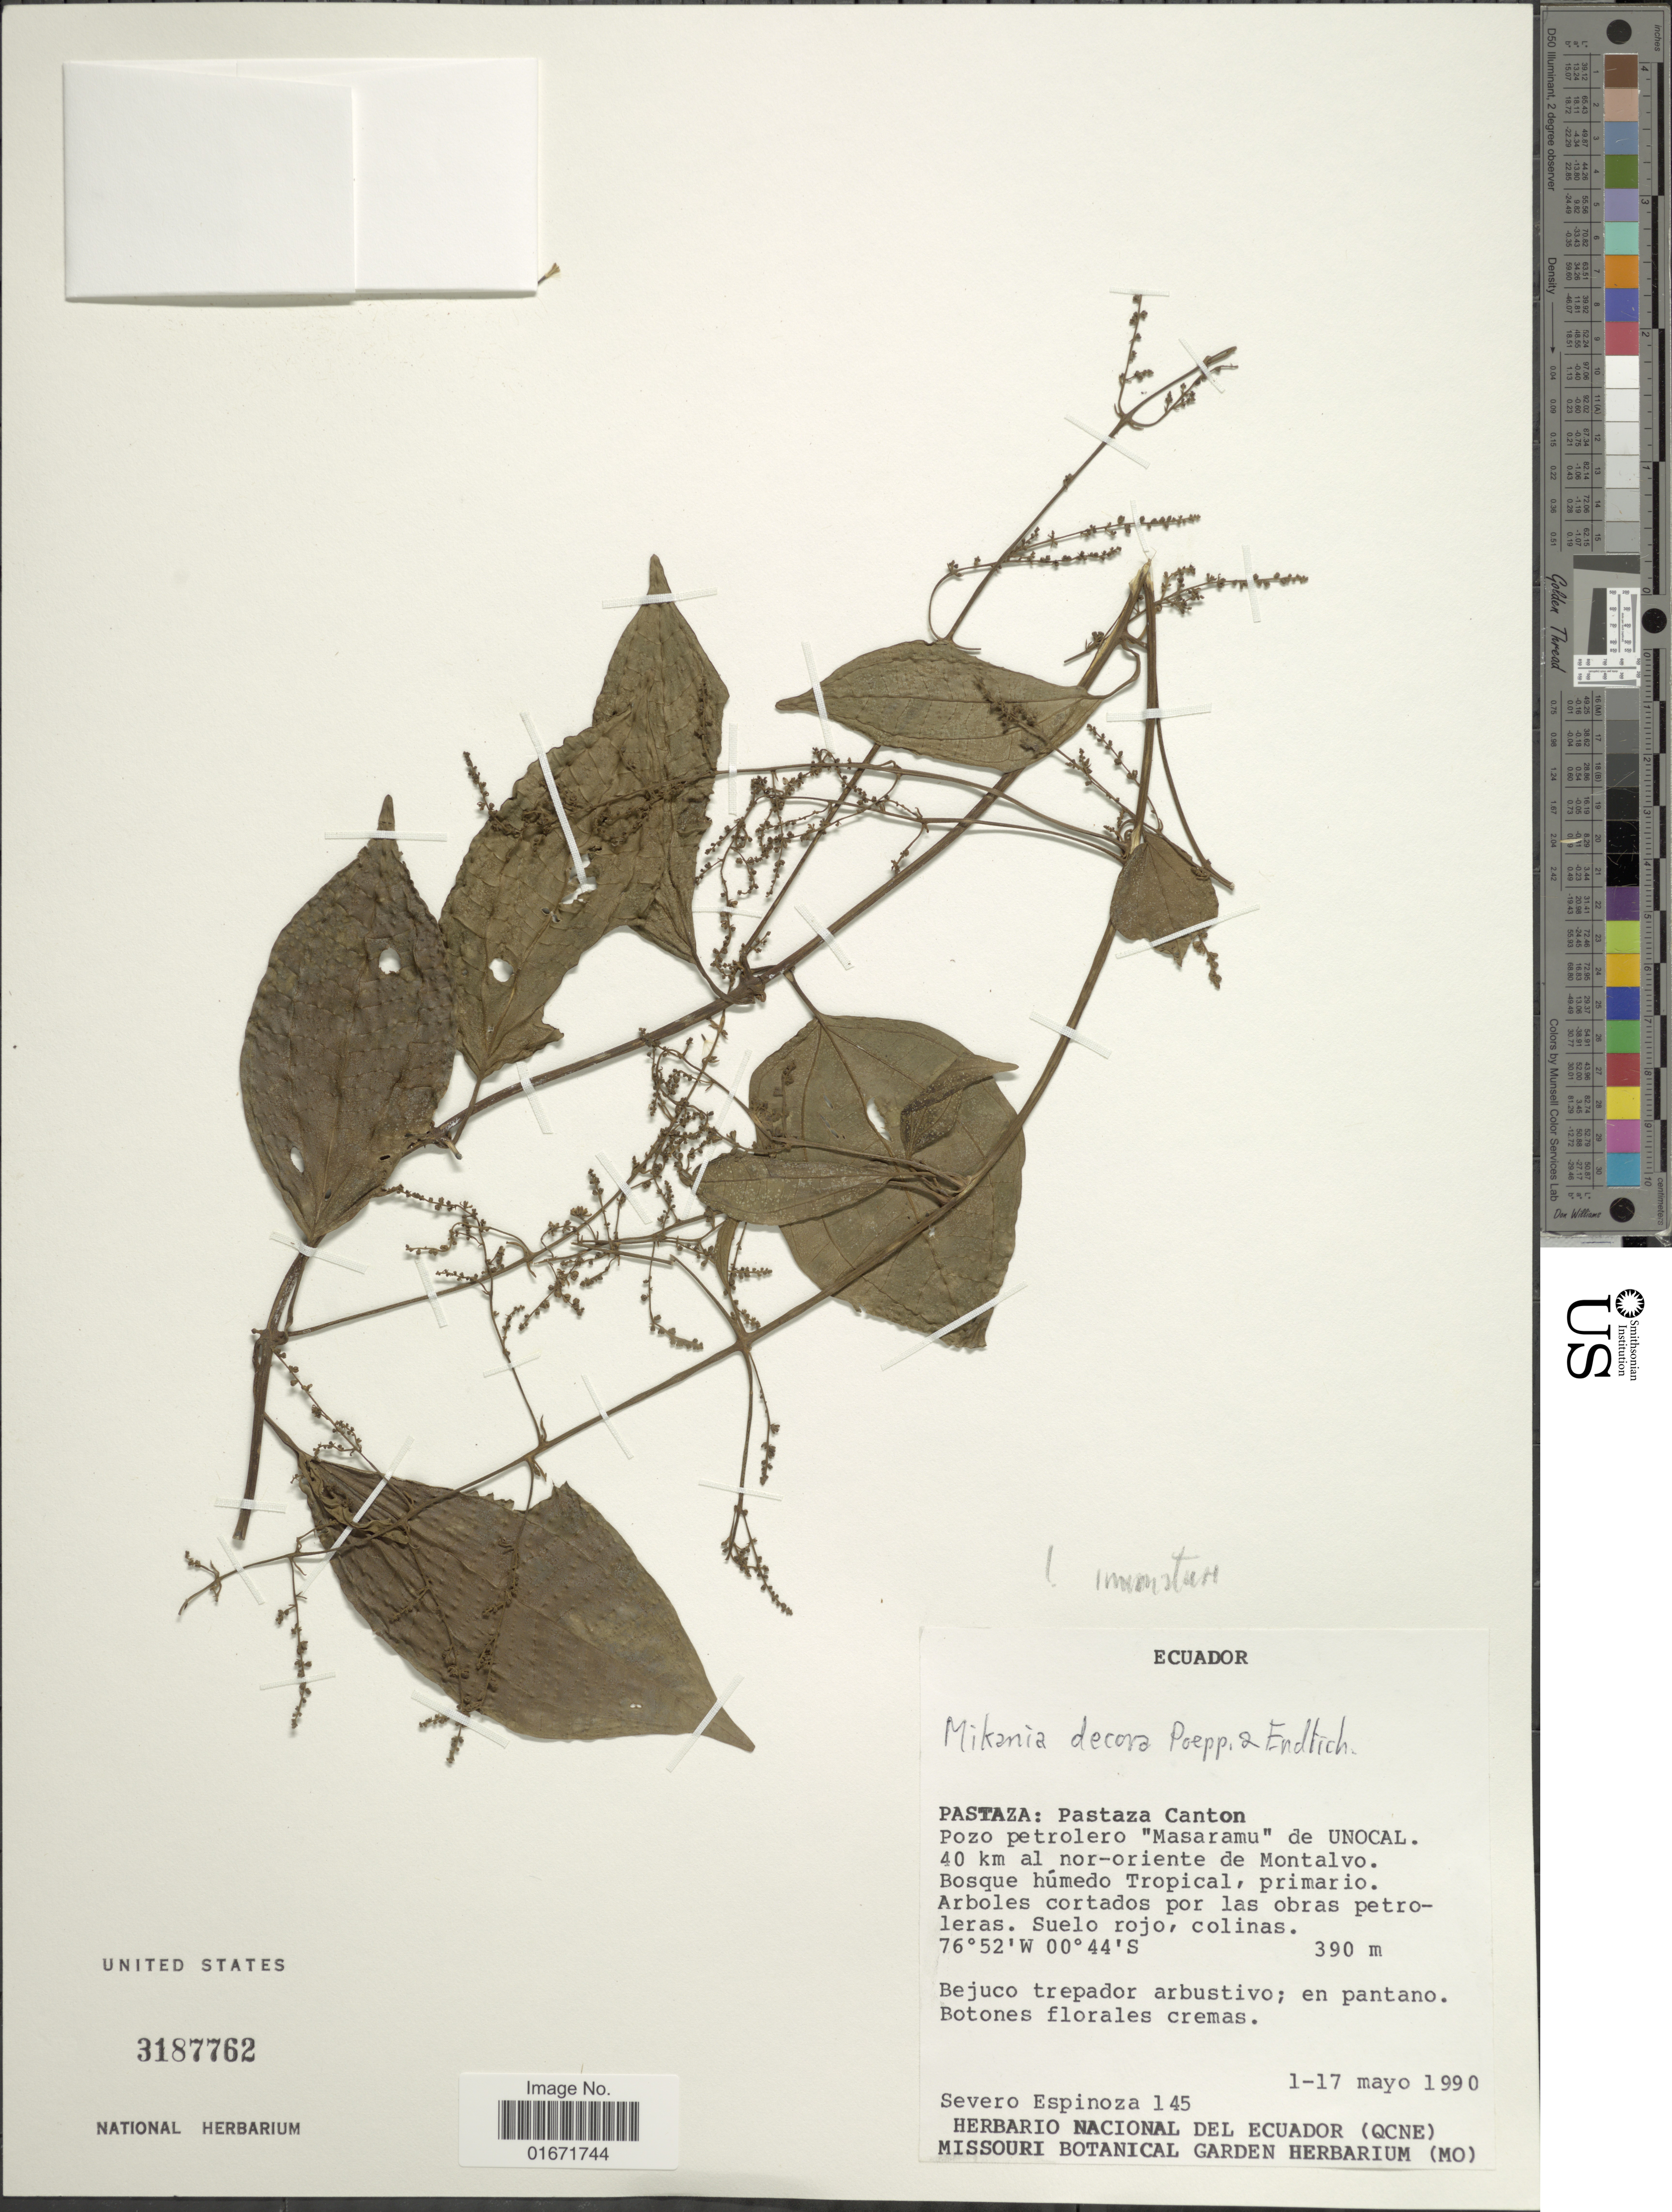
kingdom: Plantae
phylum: Tracheophyta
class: Magnoliopsida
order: Asterales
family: Asteraceae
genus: Mikania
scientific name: Mikania decora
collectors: S. Espinoza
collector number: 145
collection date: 1990-05-01/1990-05-17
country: Ecuador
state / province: Pastaza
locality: Pastaza: Pastaza Canton. Pozo petrolero "Masaramu" de Unocal. 40 km al nor-oriente de Montalvo. Bosque húmedo Tropical, primario.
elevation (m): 390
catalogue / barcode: US 3187762